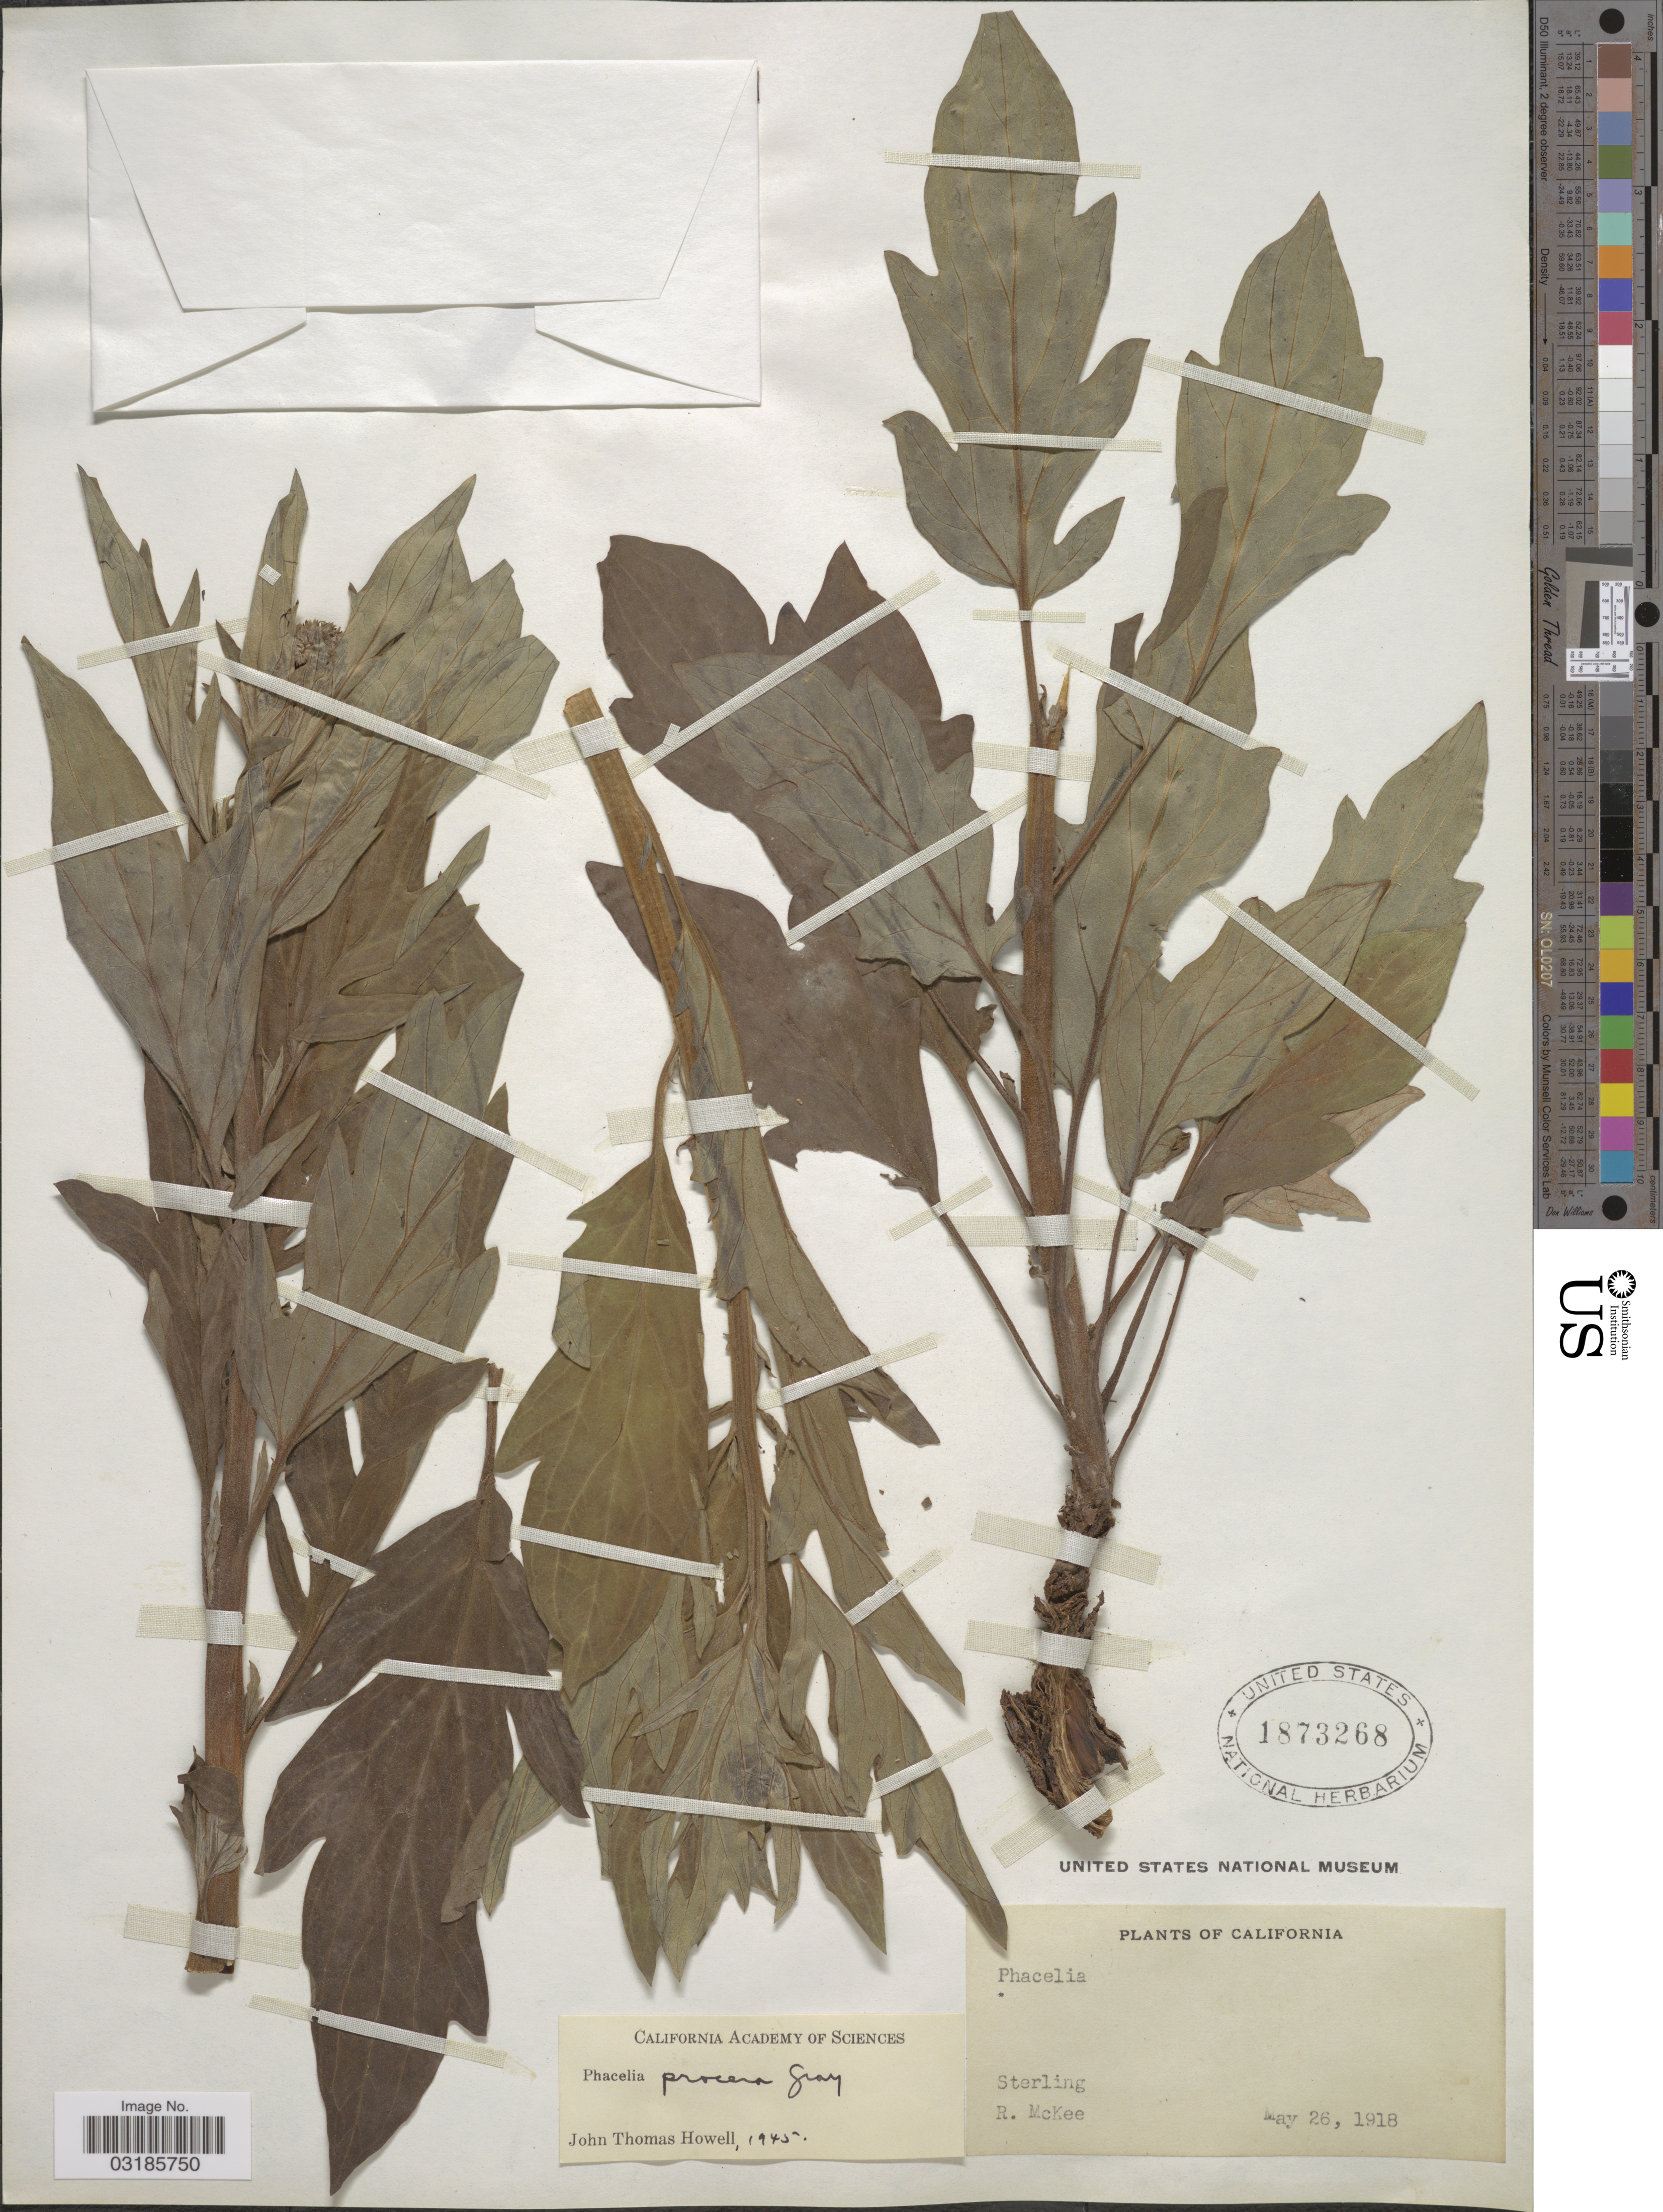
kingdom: Plantae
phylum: Tracheophyta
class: Magnoliopsida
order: Boraginales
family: Hydrophyllaceae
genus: Phacelia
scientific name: Phacelia procera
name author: A. Gray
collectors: R. Mckee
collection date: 1918-05-26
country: United States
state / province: California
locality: Sterling.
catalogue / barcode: US 1873268